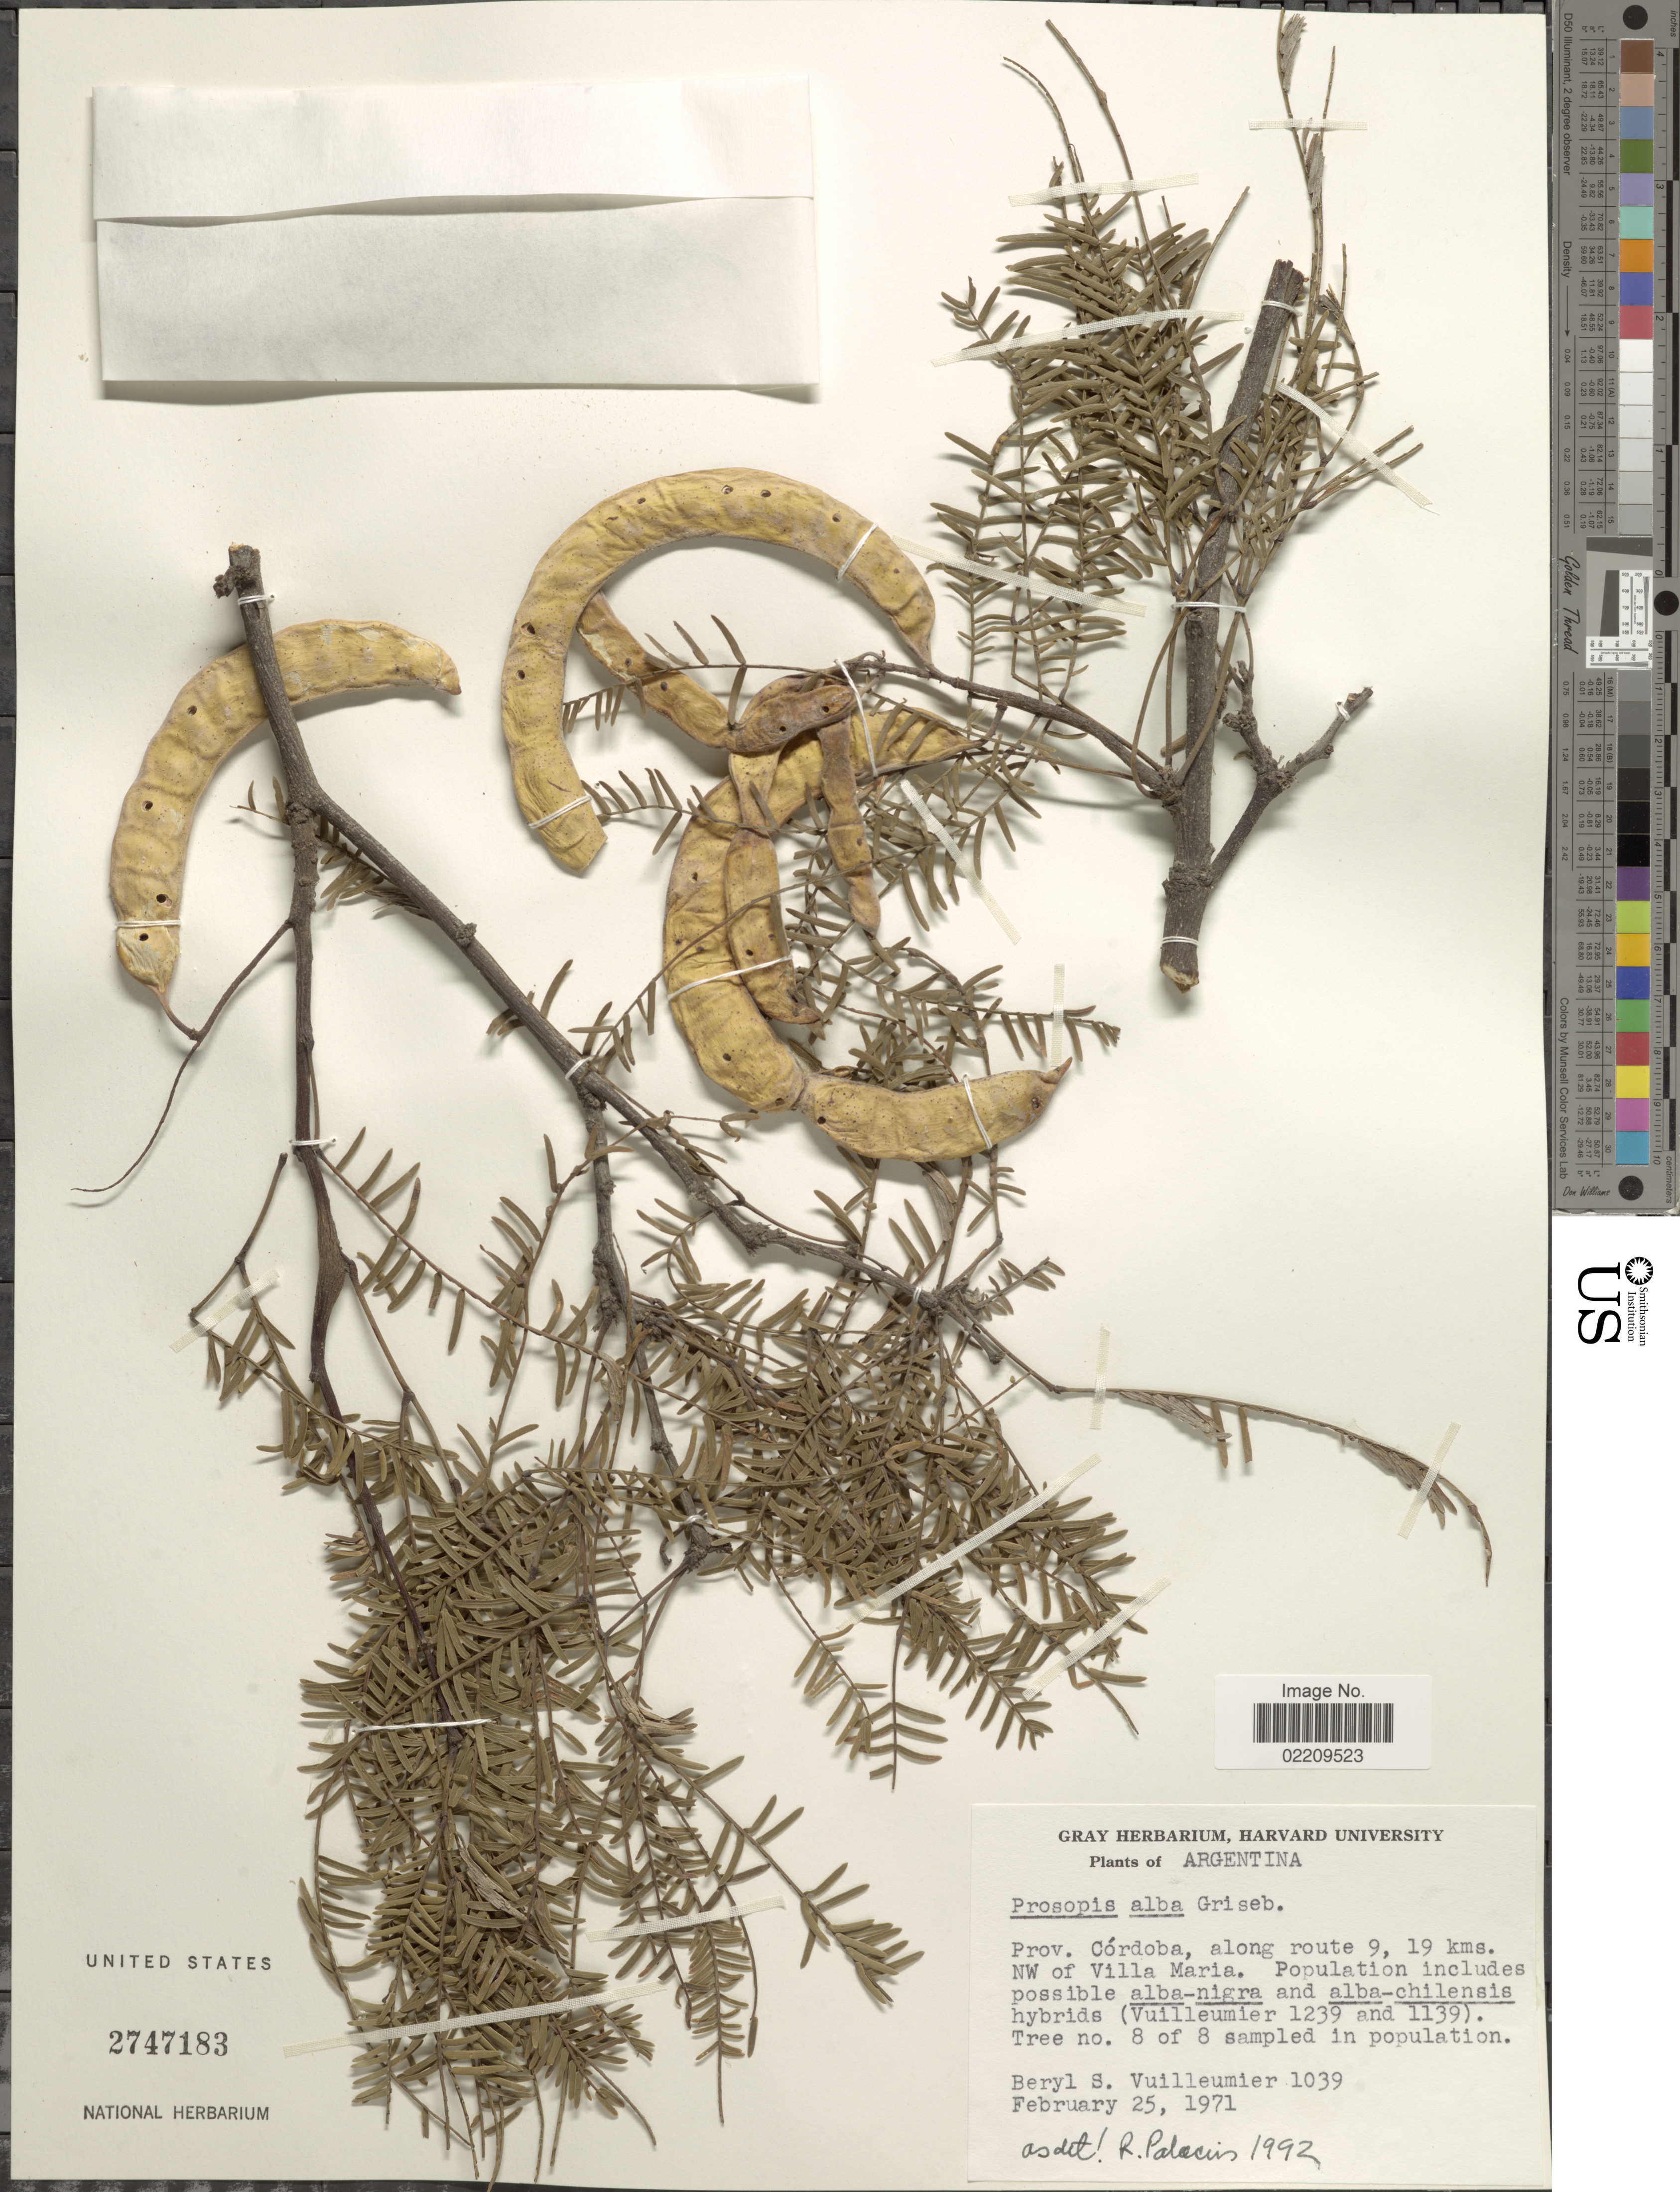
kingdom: Plantae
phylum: Tracheophyta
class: Magnoliopsida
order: Fabales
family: Fabaceae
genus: Neltuma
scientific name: Neltuma alba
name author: (Griseb.) C. E. Hughes & G.P. Lewis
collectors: B. Vuilleumier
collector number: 1039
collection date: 1971-02-25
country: Argentina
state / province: Cordoba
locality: Prov. Cordoba, along route 9, 19 kms. NW of Villa Maria.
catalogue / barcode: US 2747183